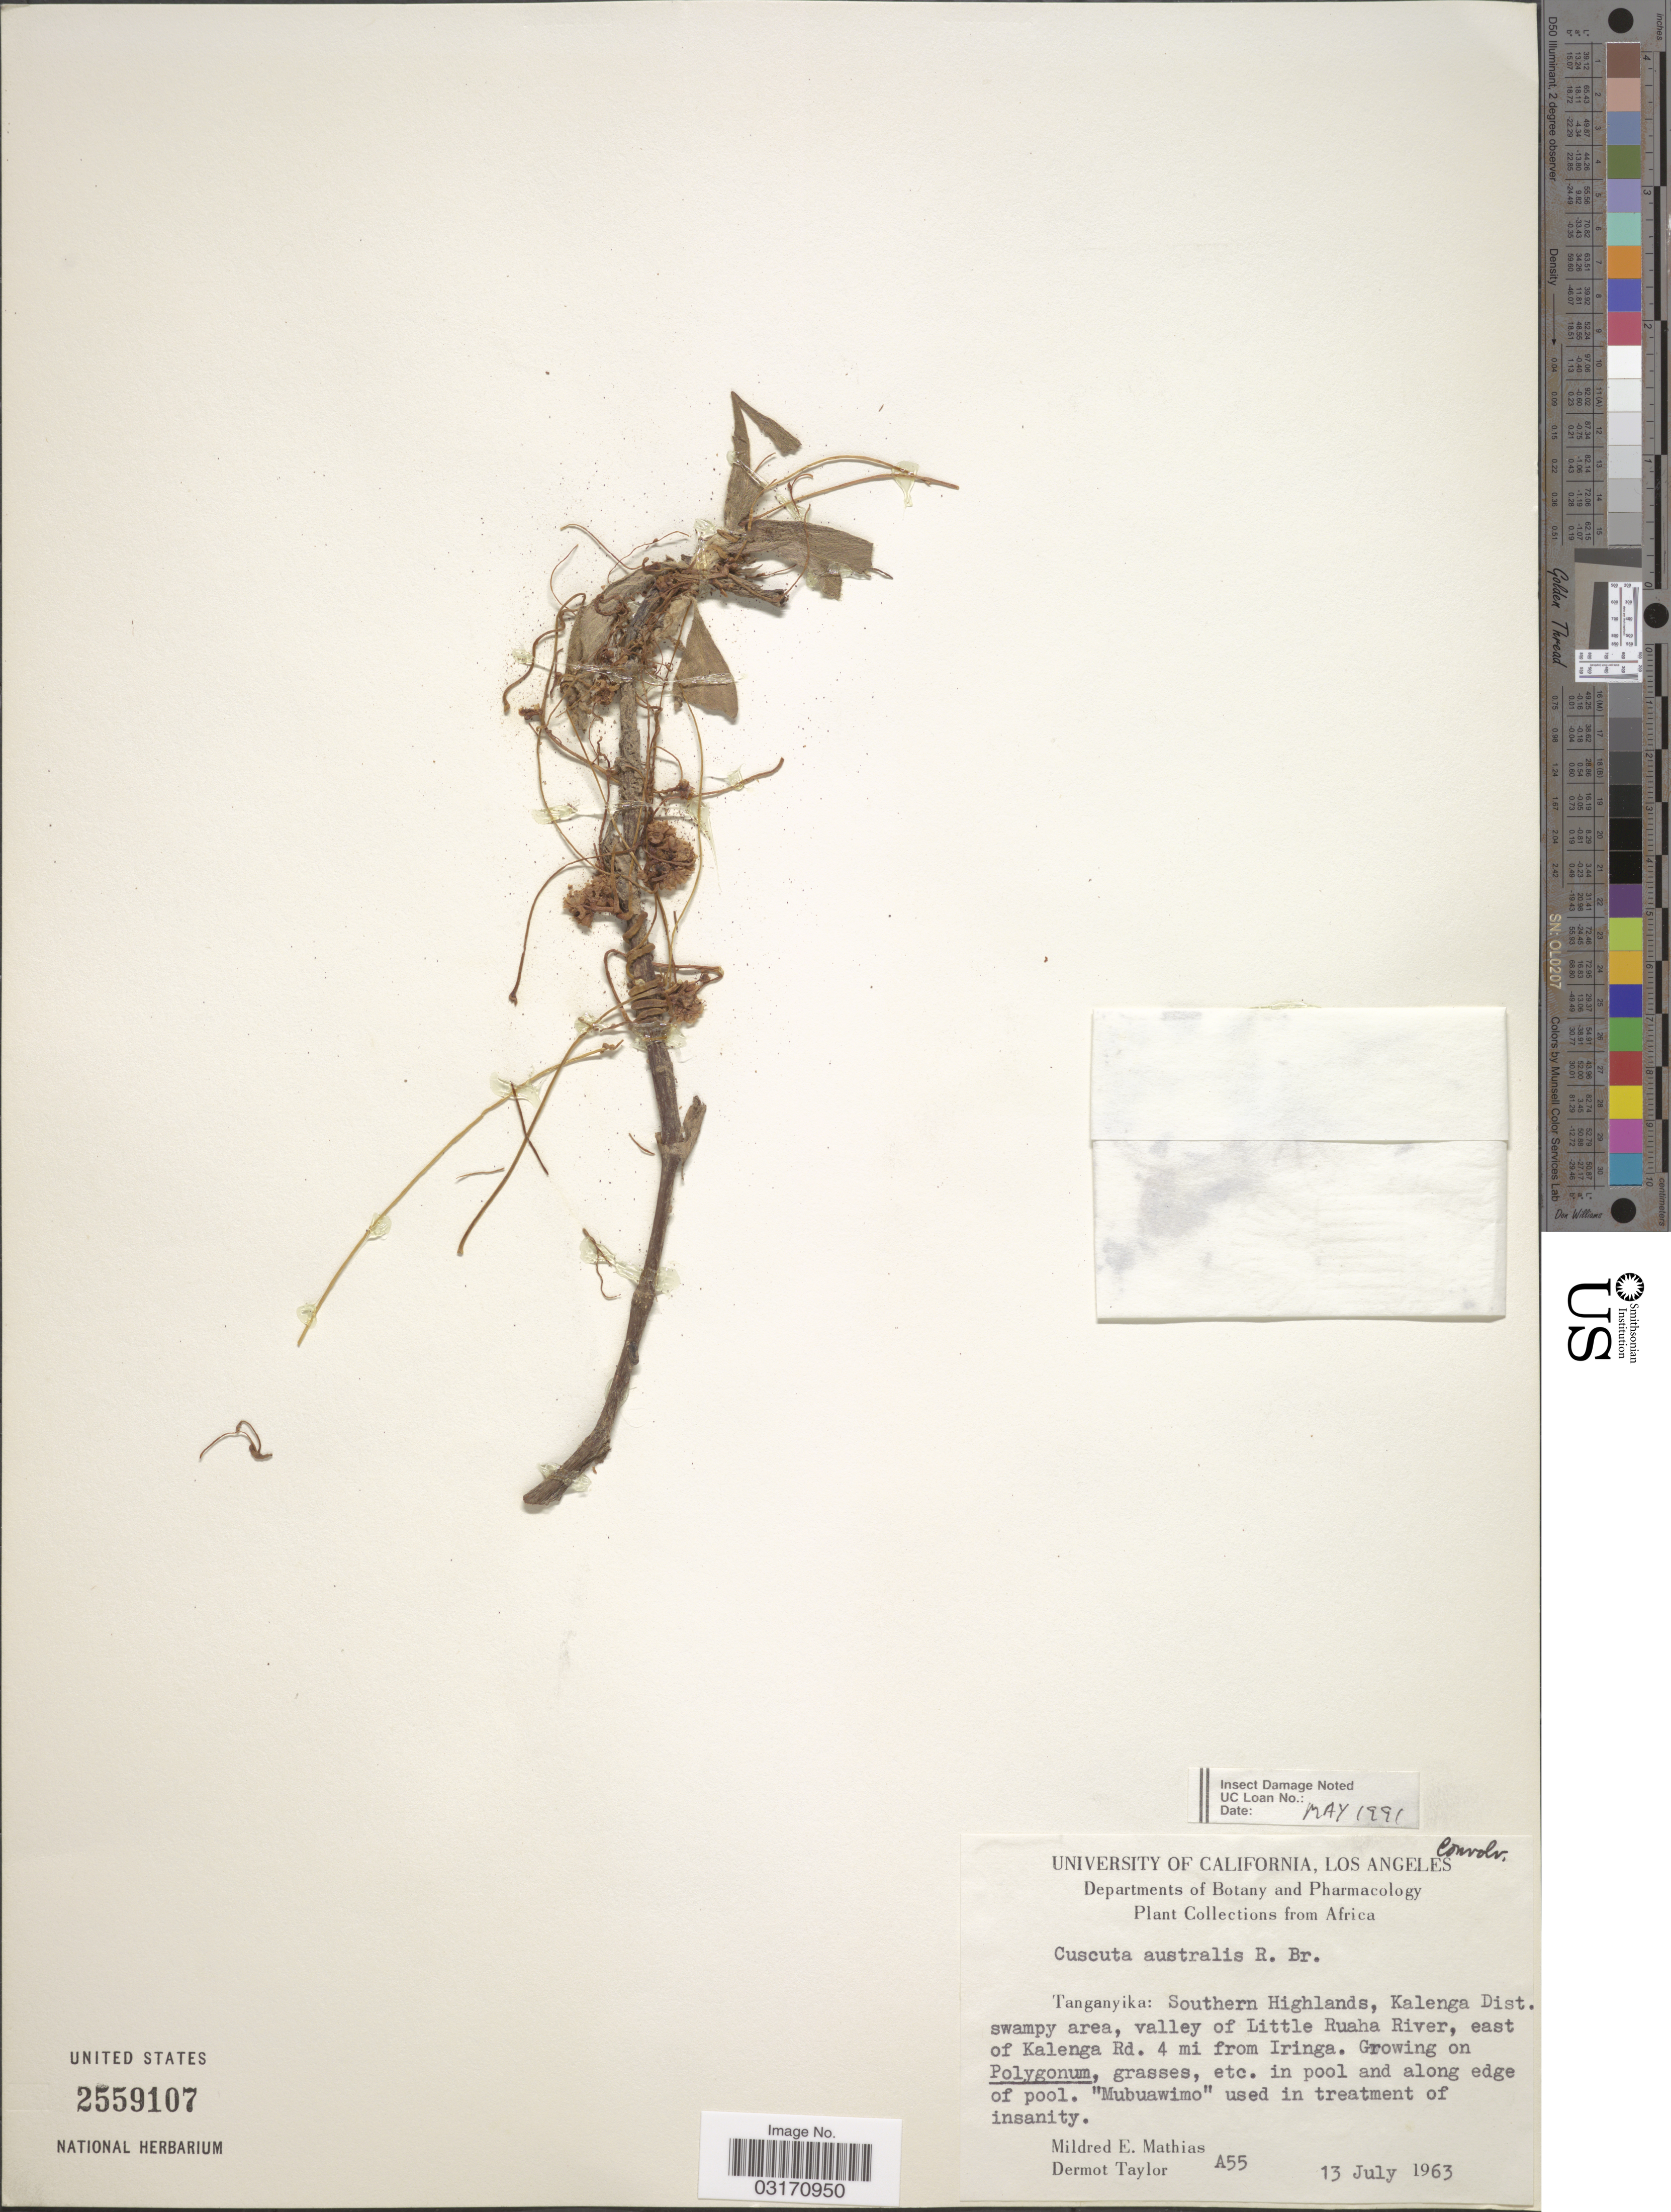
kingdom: Plantae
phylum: Tracheophyta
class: Magnoliopsida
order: Solanales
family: Convolvulaceae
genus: Cuscuta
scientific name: Cuscuta australis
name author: R. Br.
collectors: M. E. Mathias & D. Taylor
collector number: A55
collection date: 1963-07-13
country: Tanzania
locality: Tanganyika: Southern Highlands, Kalenga Dist. swampy area, valley of Little Ruaha River, east of Kalenga Rd. 4 mi from Iringa.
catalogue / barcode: US 2559107